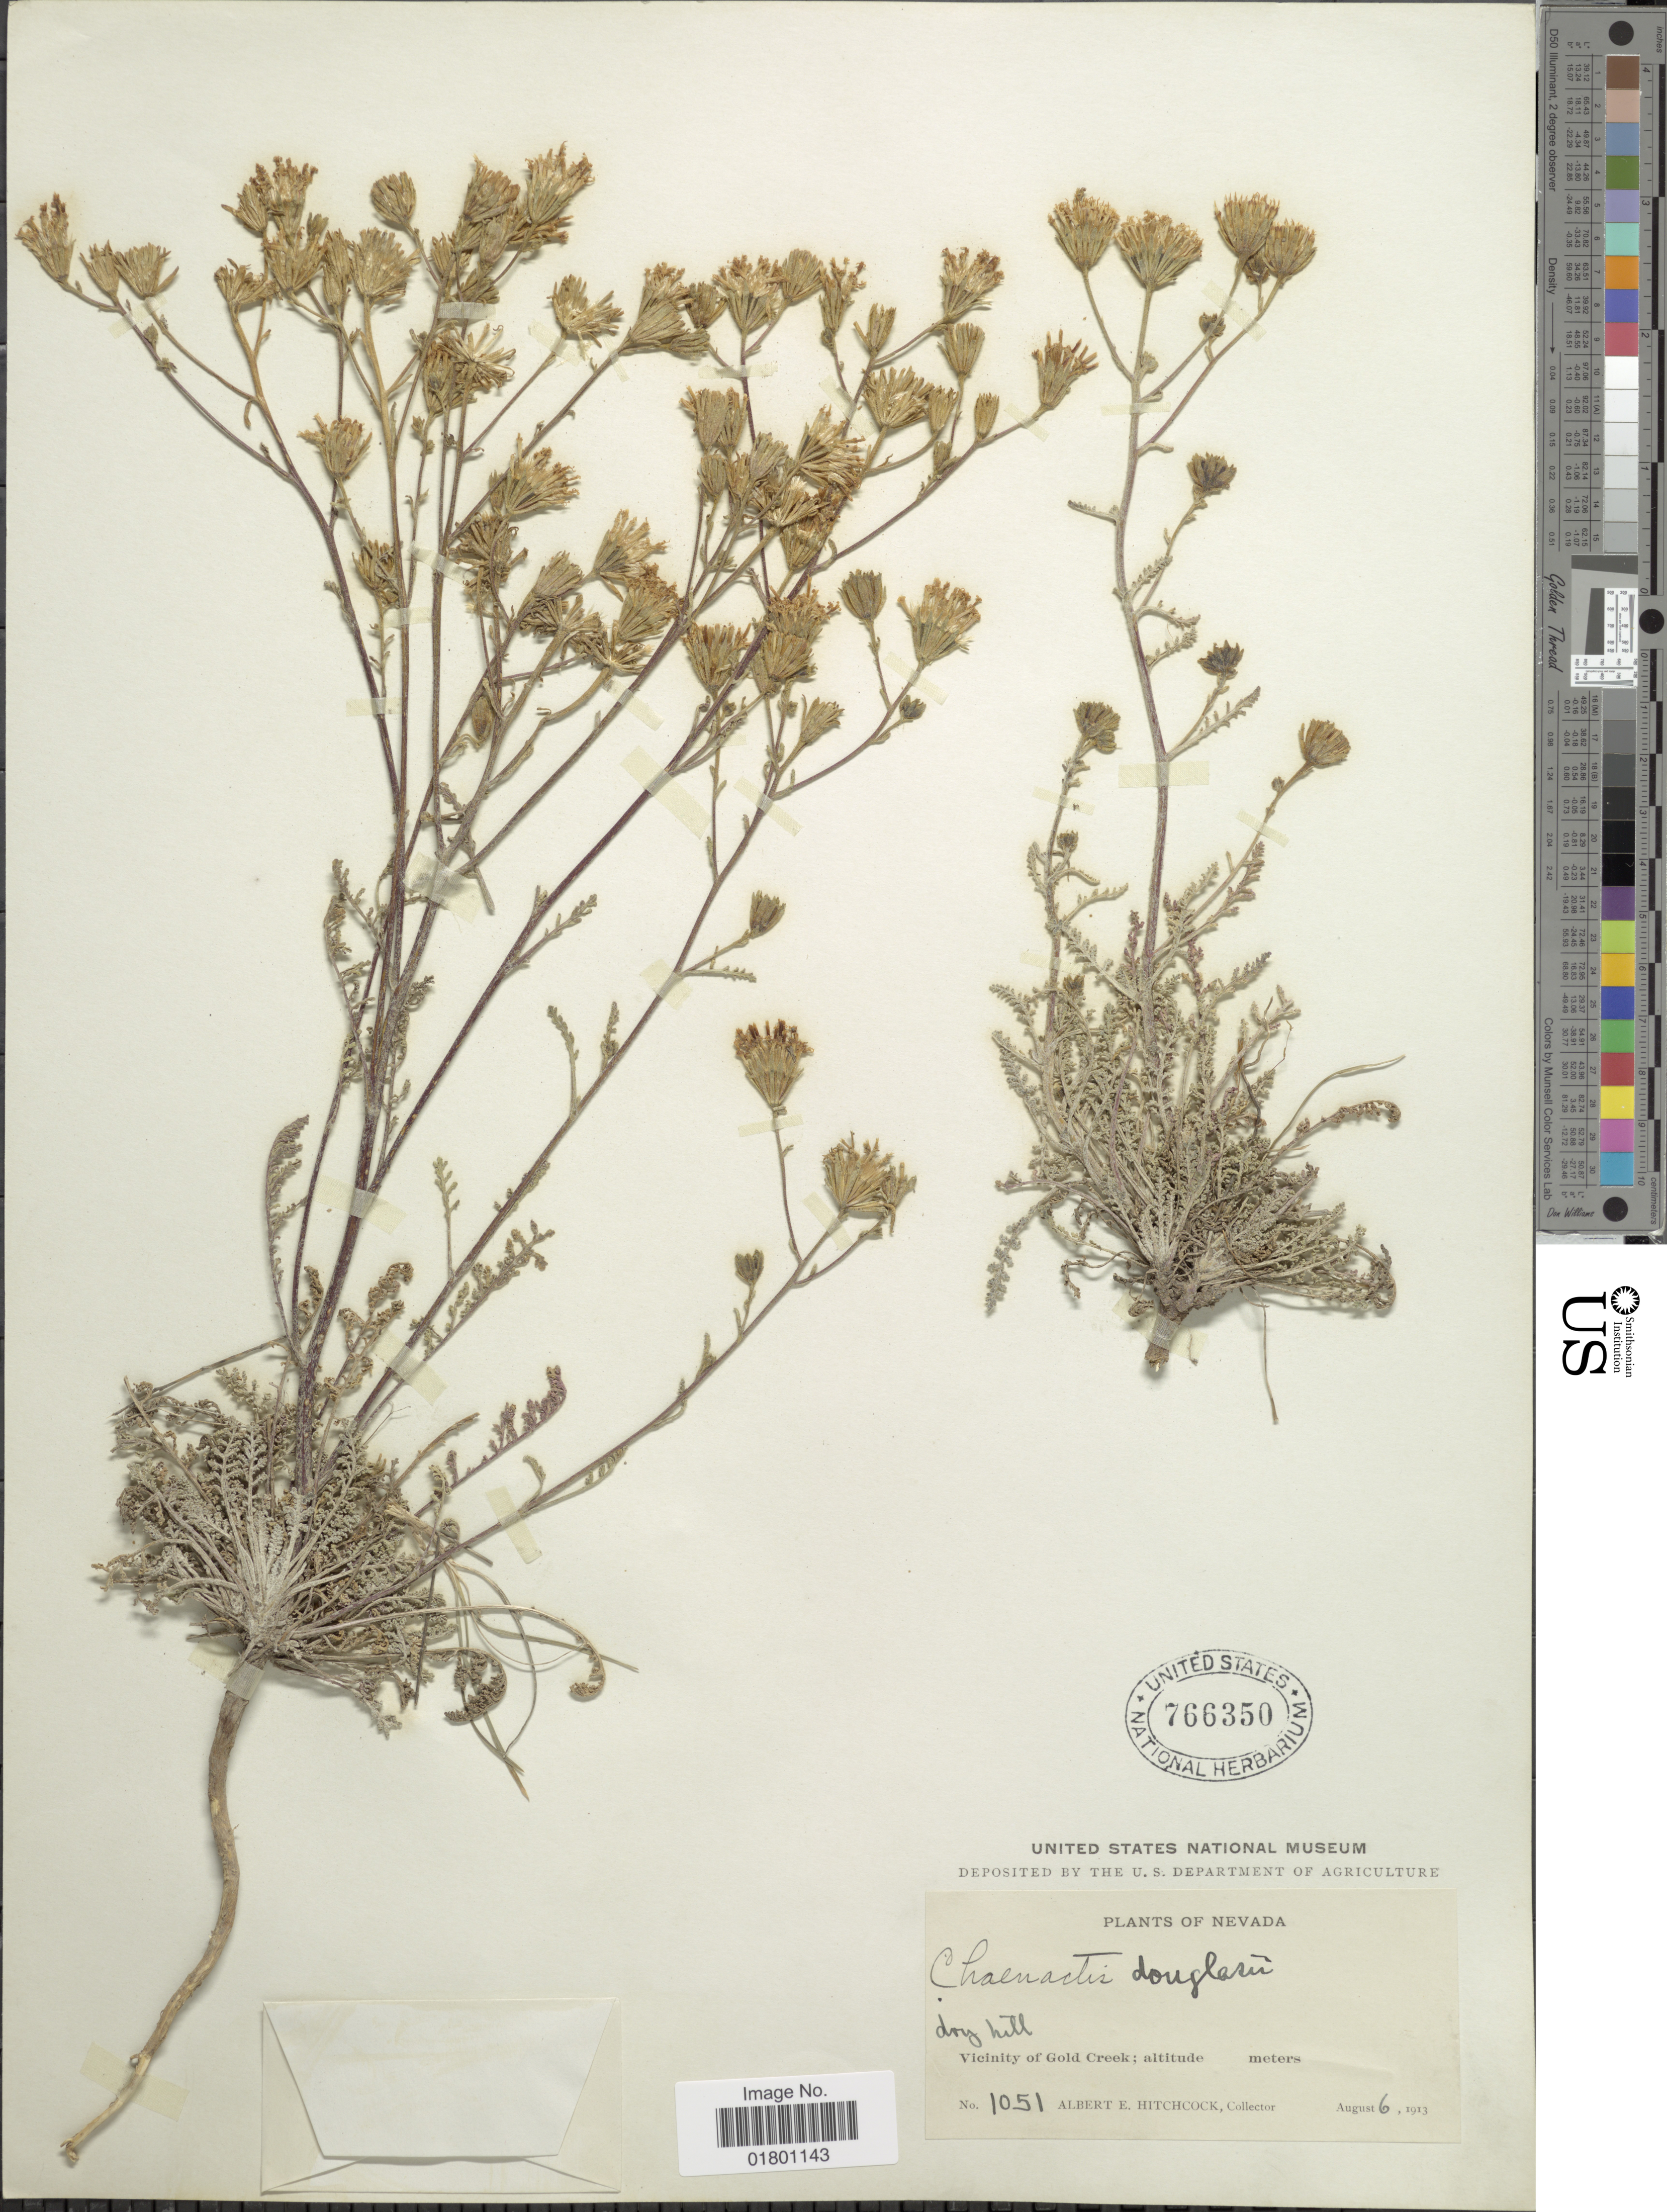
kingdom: Plantae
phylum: Tracheophyta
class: Magnoliopsida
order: Asterales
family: Asteraceae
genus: Chaenactis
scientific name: Chaenactis douglasii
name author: Hook. & Arn.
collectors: A. Hitchcock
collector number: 1051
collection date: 1913-08-06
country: United States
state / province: Nevada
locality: Dry hill, Vicinity of Gold Creek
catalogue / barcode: US 766350